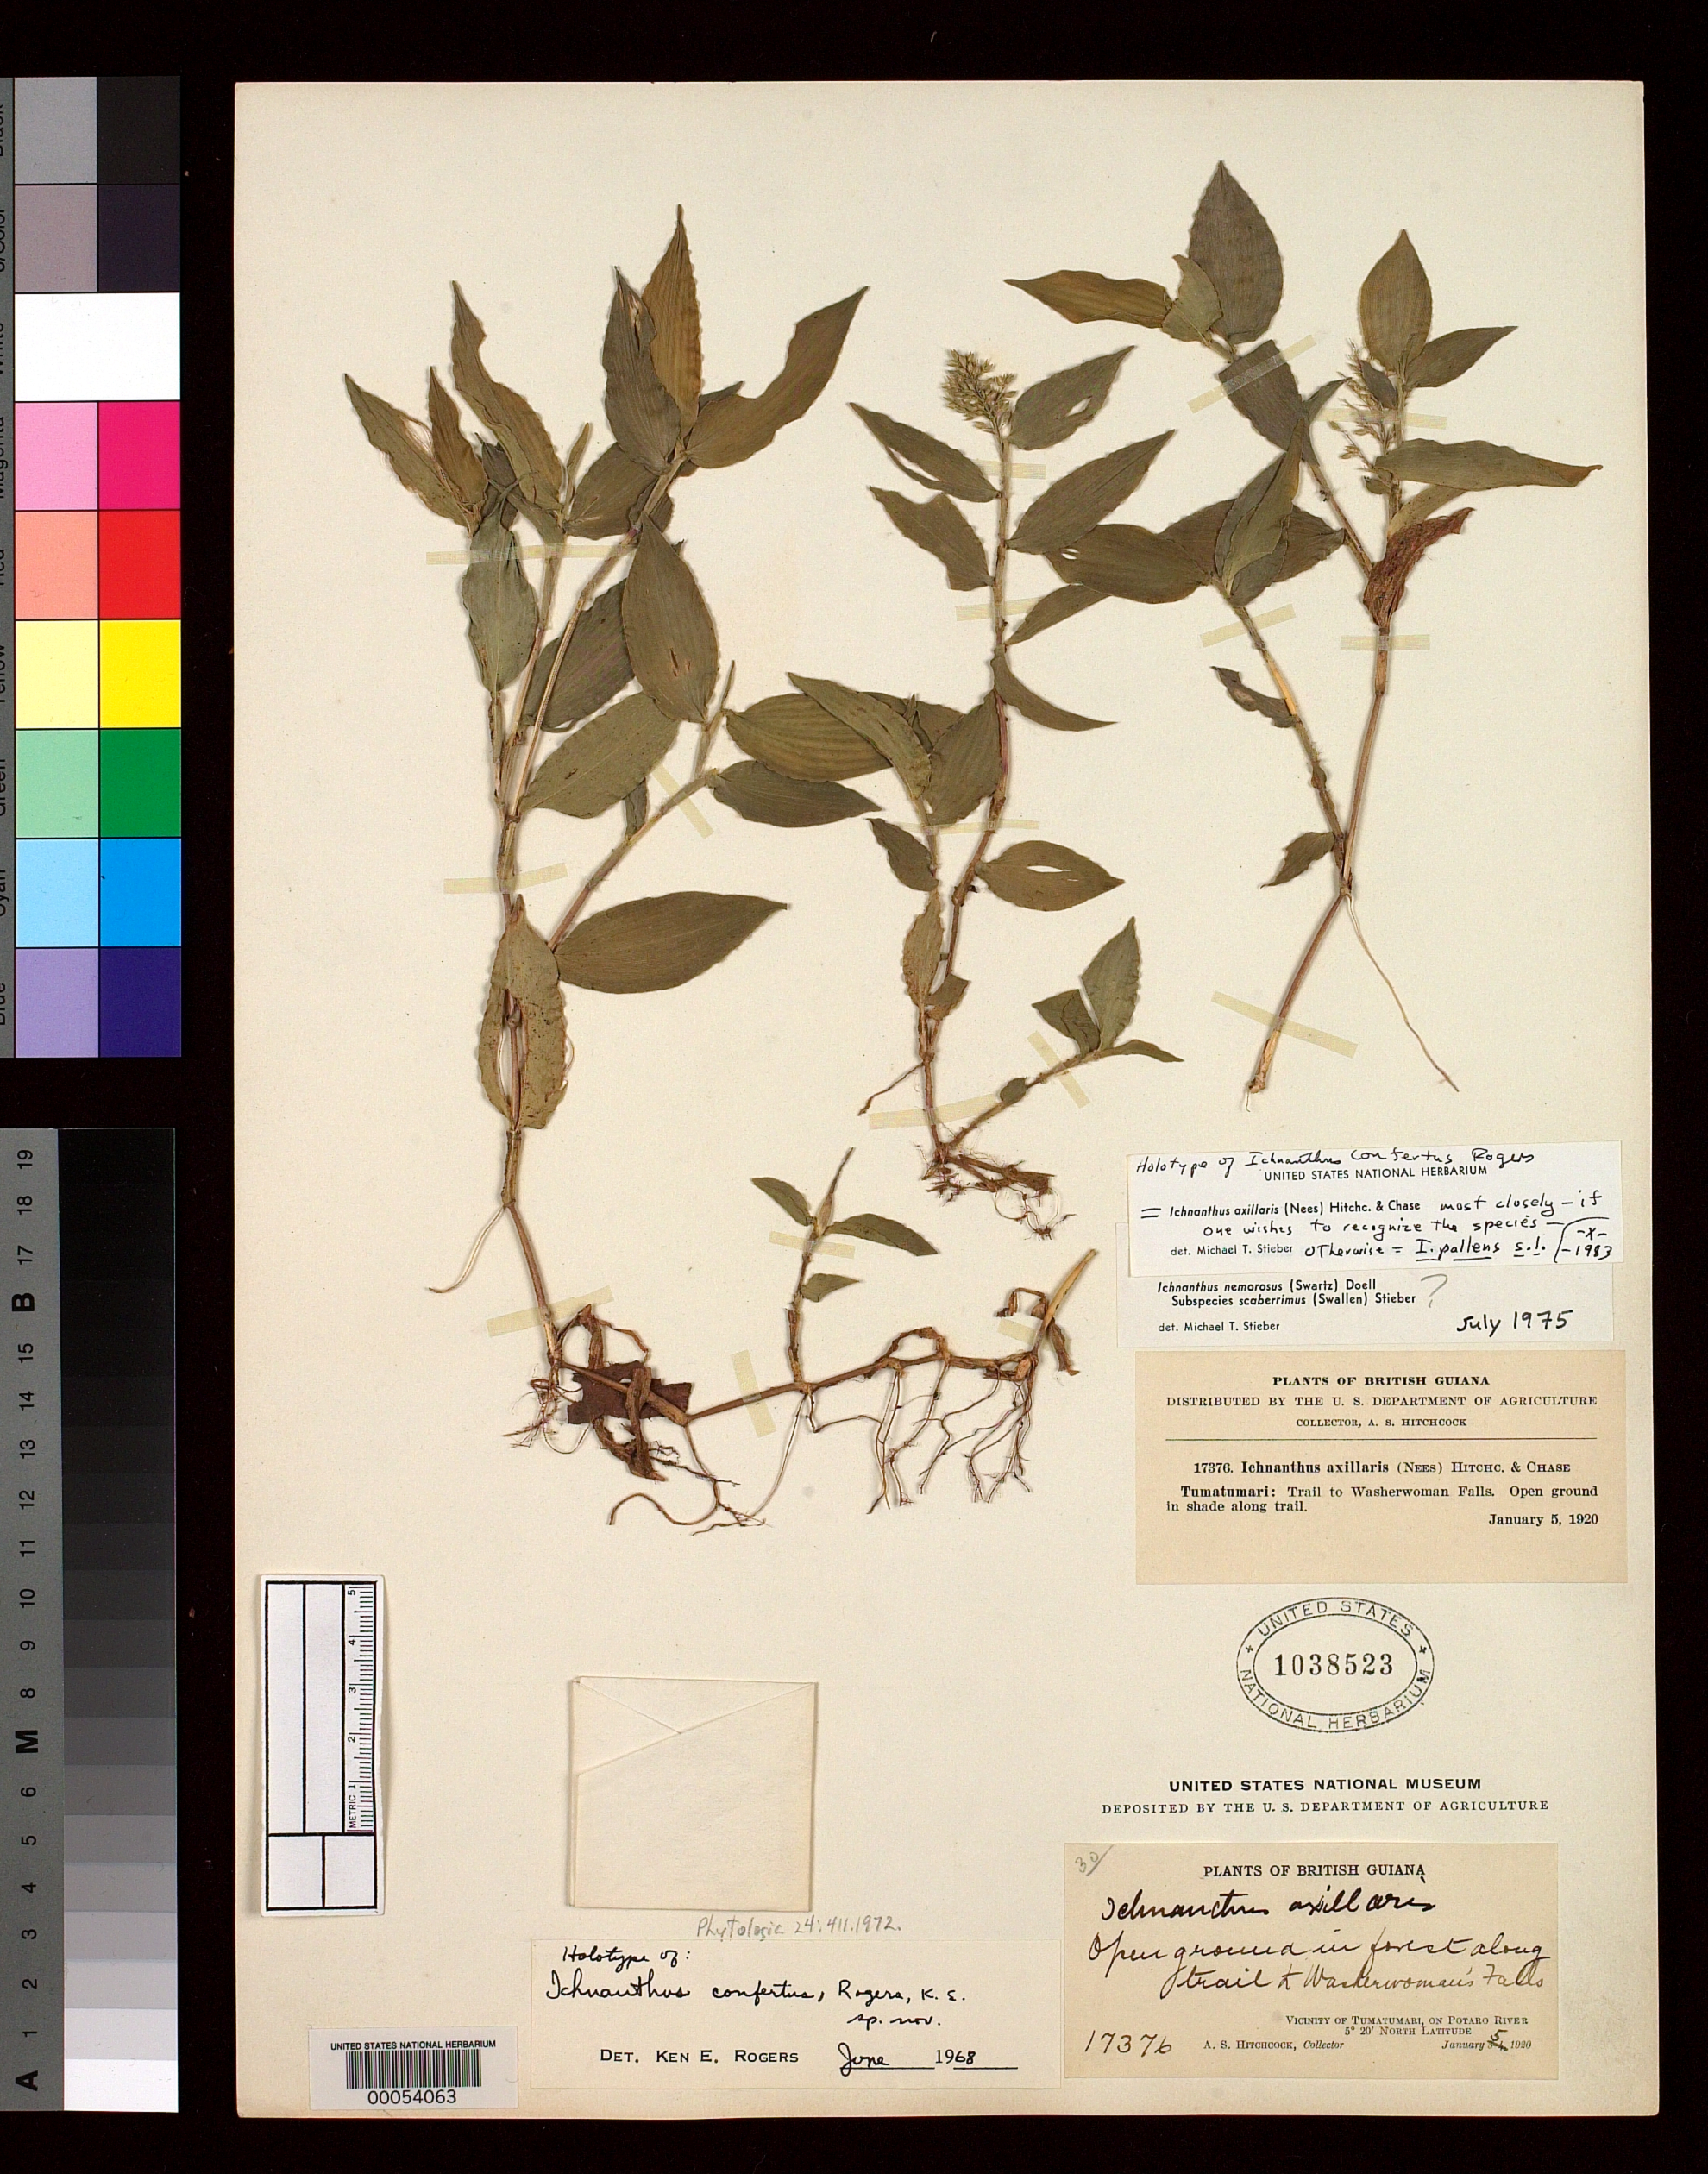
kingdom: Plantae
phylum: Tracheophyta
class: Liliopsida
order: Poales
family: Poaceae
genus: Ichnanthus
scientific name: Ichnanthus confertus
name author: K.E. Rogers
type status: Holotype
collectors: A. S. Hitchcock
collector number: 17376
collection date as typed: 05 Jan 1920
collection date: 1920-01-05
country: Guyana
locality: Tumatumari, trail to Washerwoman Falls.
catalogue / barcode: US 1038523